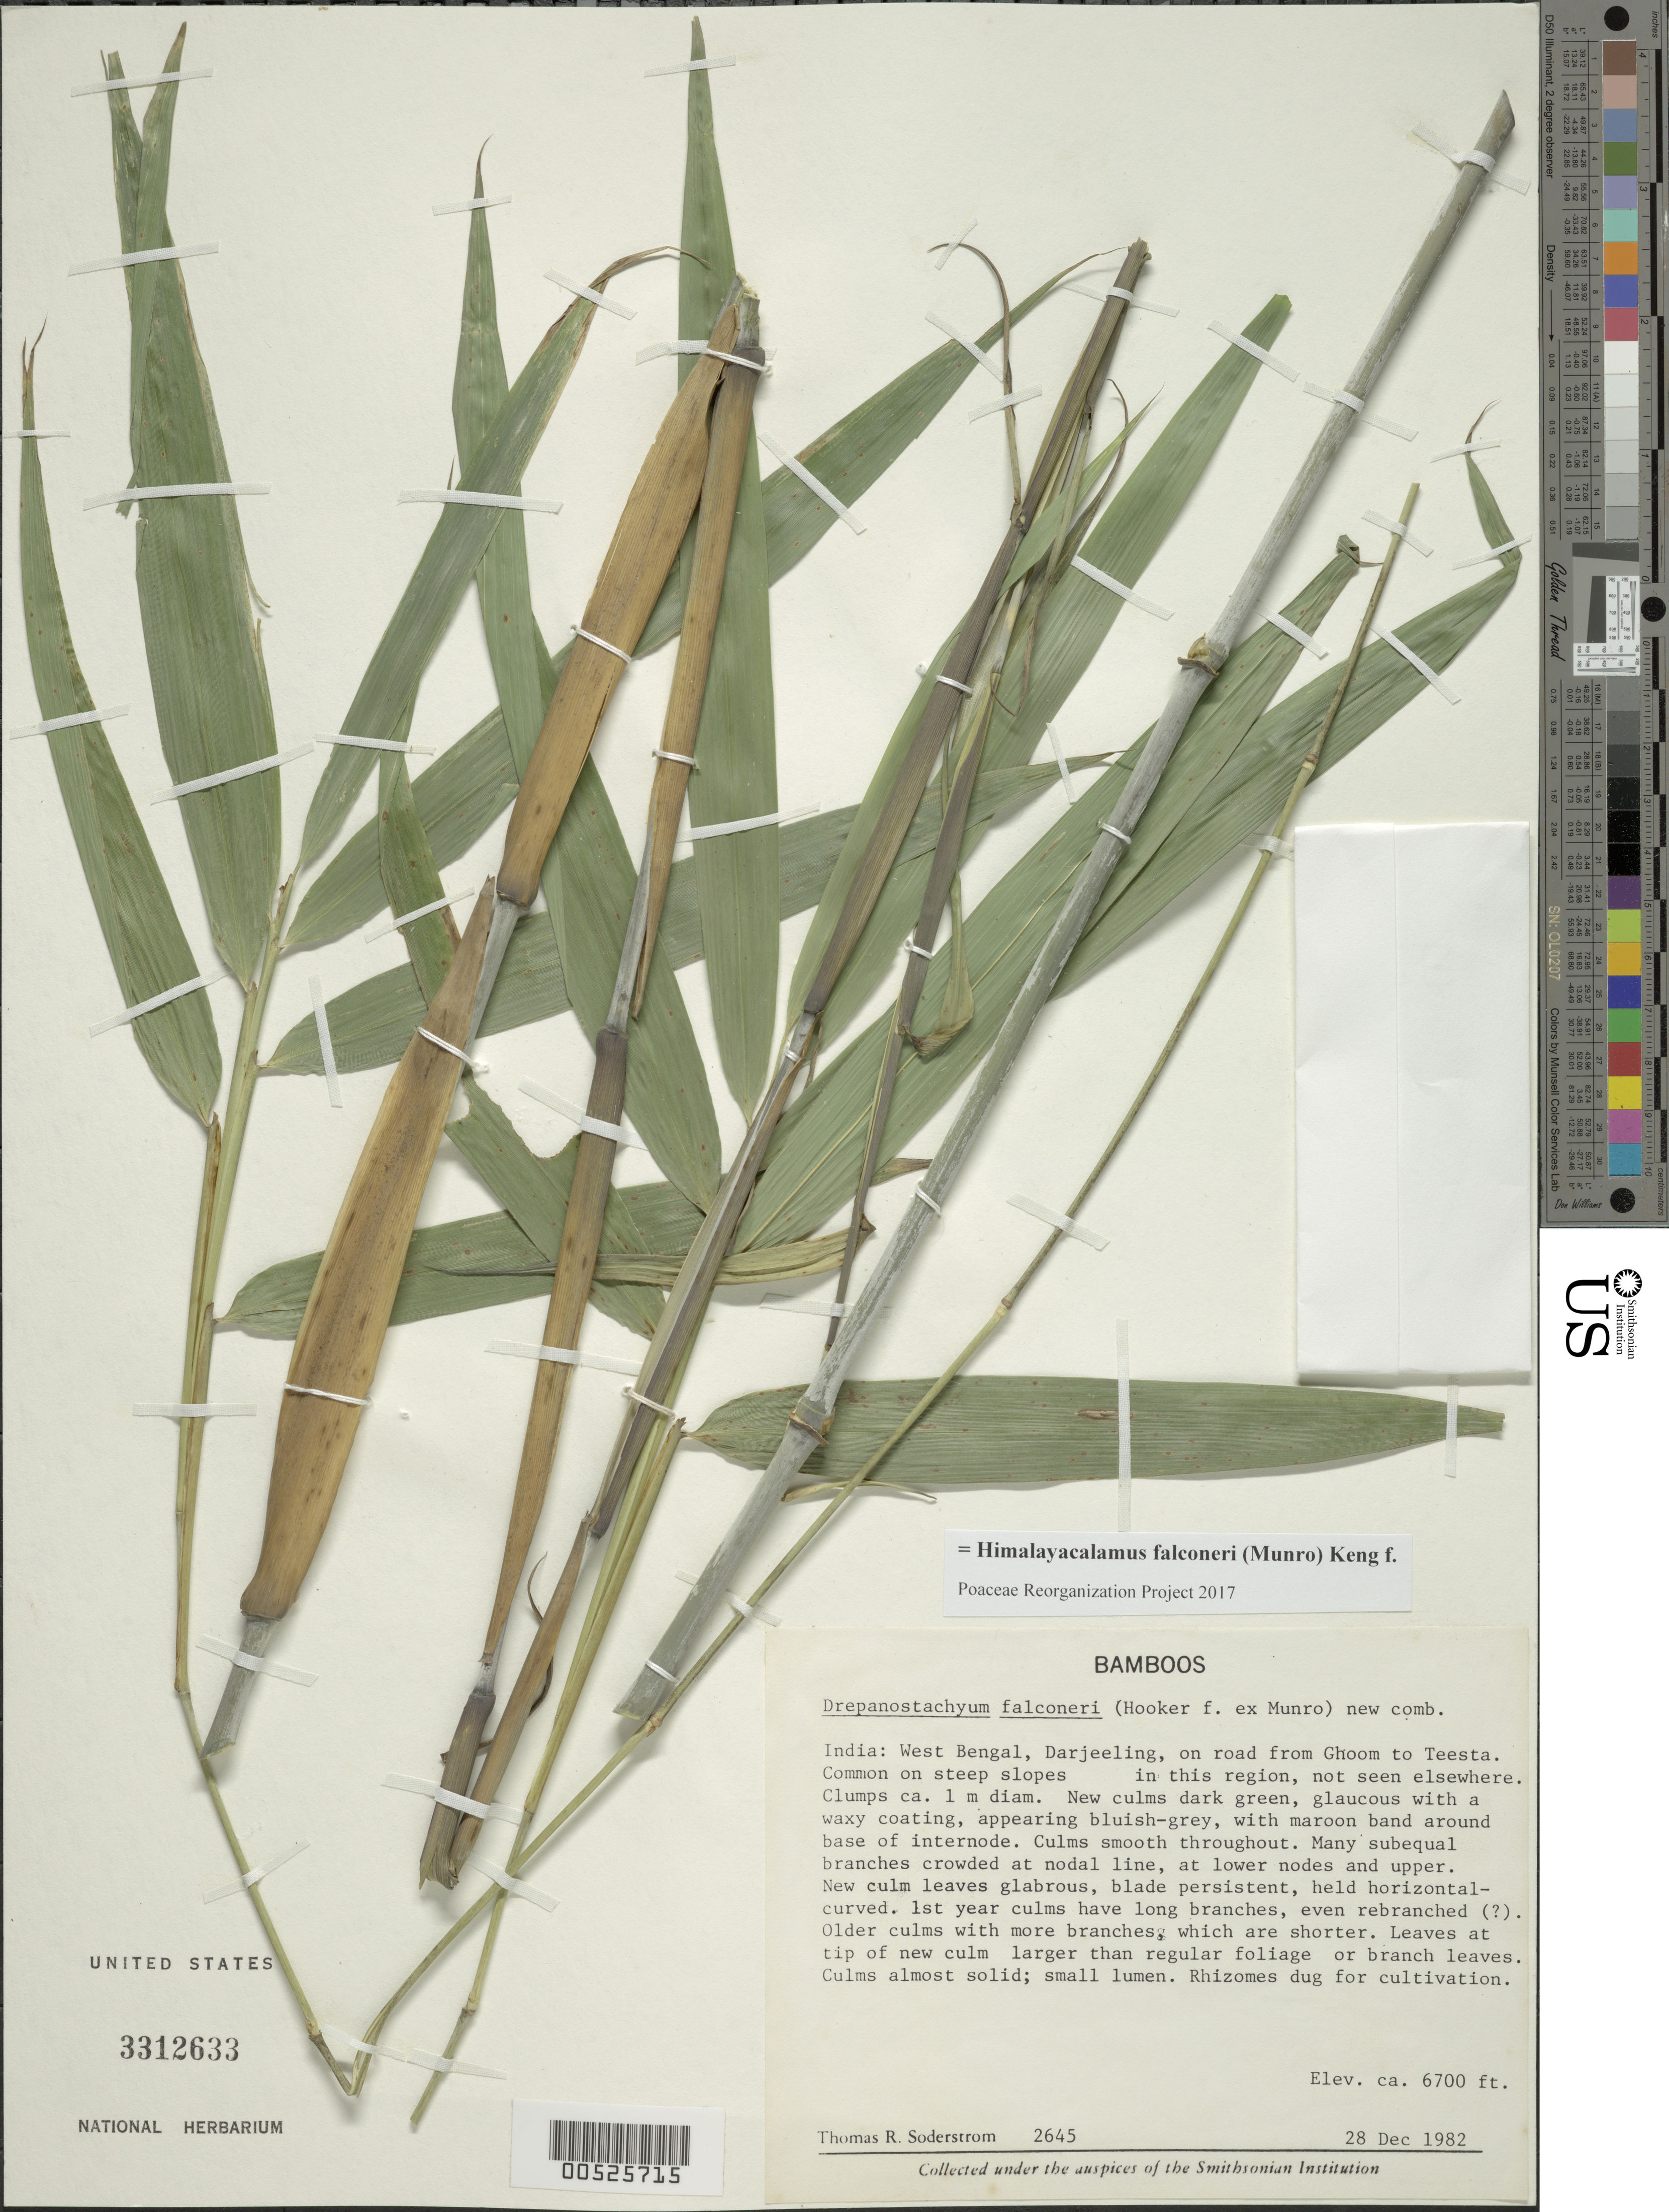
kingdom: Plantae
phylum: Tracheophyta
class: Liliopsida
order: Poales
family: Poaceae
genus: Himalayacalamus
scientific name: Himalayacalamus falconeri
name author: (Munro) Keng f.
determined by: Poaceae Reorganization Project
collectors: T. R. Soderstrom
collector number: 2645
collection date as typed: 28 Dec 1982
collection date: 1982-12-28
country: India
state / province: West Bengal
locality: West Bengal, Darjeeling, on road from Ghoom to Teesta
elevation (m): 2042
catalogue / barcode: US 3312633